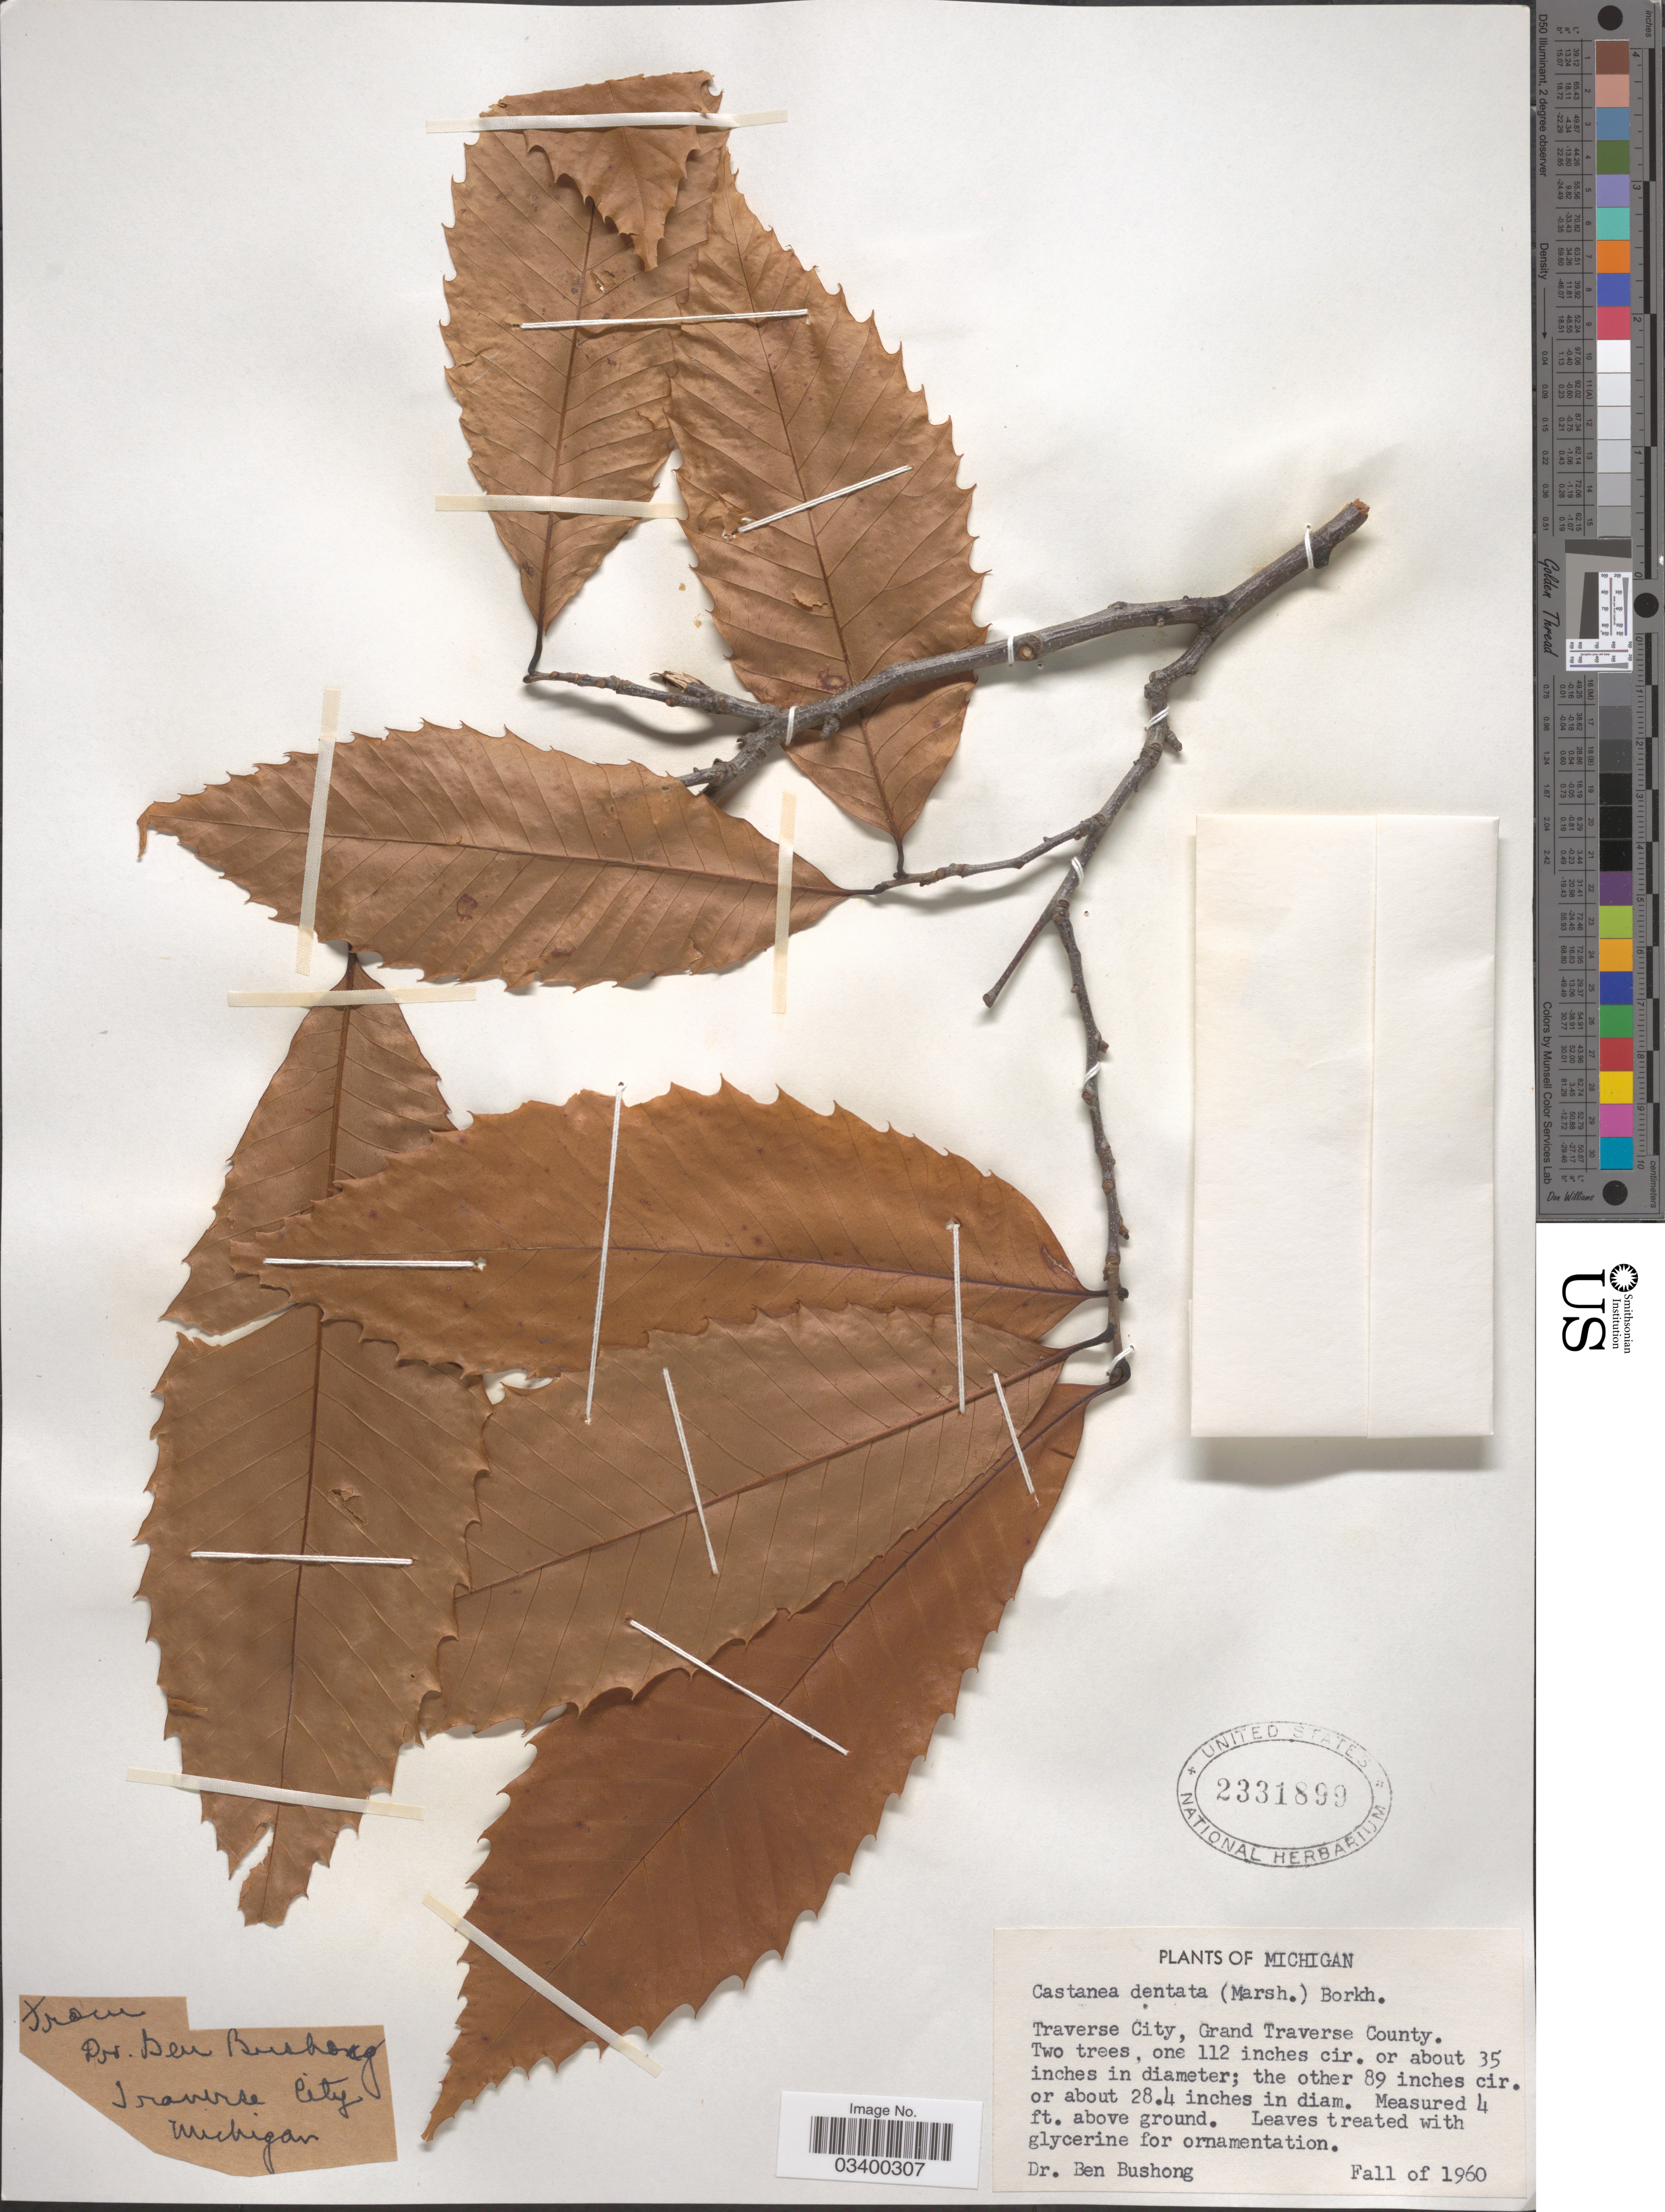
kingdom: Plantae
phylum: Tracheophyta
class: Magnoliopsida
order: Fagales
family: Fagaceae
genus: Castanea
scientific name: Castanea dentata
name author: (Marshall) Borkh.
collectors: B. Bushong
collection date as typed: Fall 1960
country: United States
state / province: Michigan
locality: Traverse City, Grand Traverse County.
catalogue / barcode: US 2331899